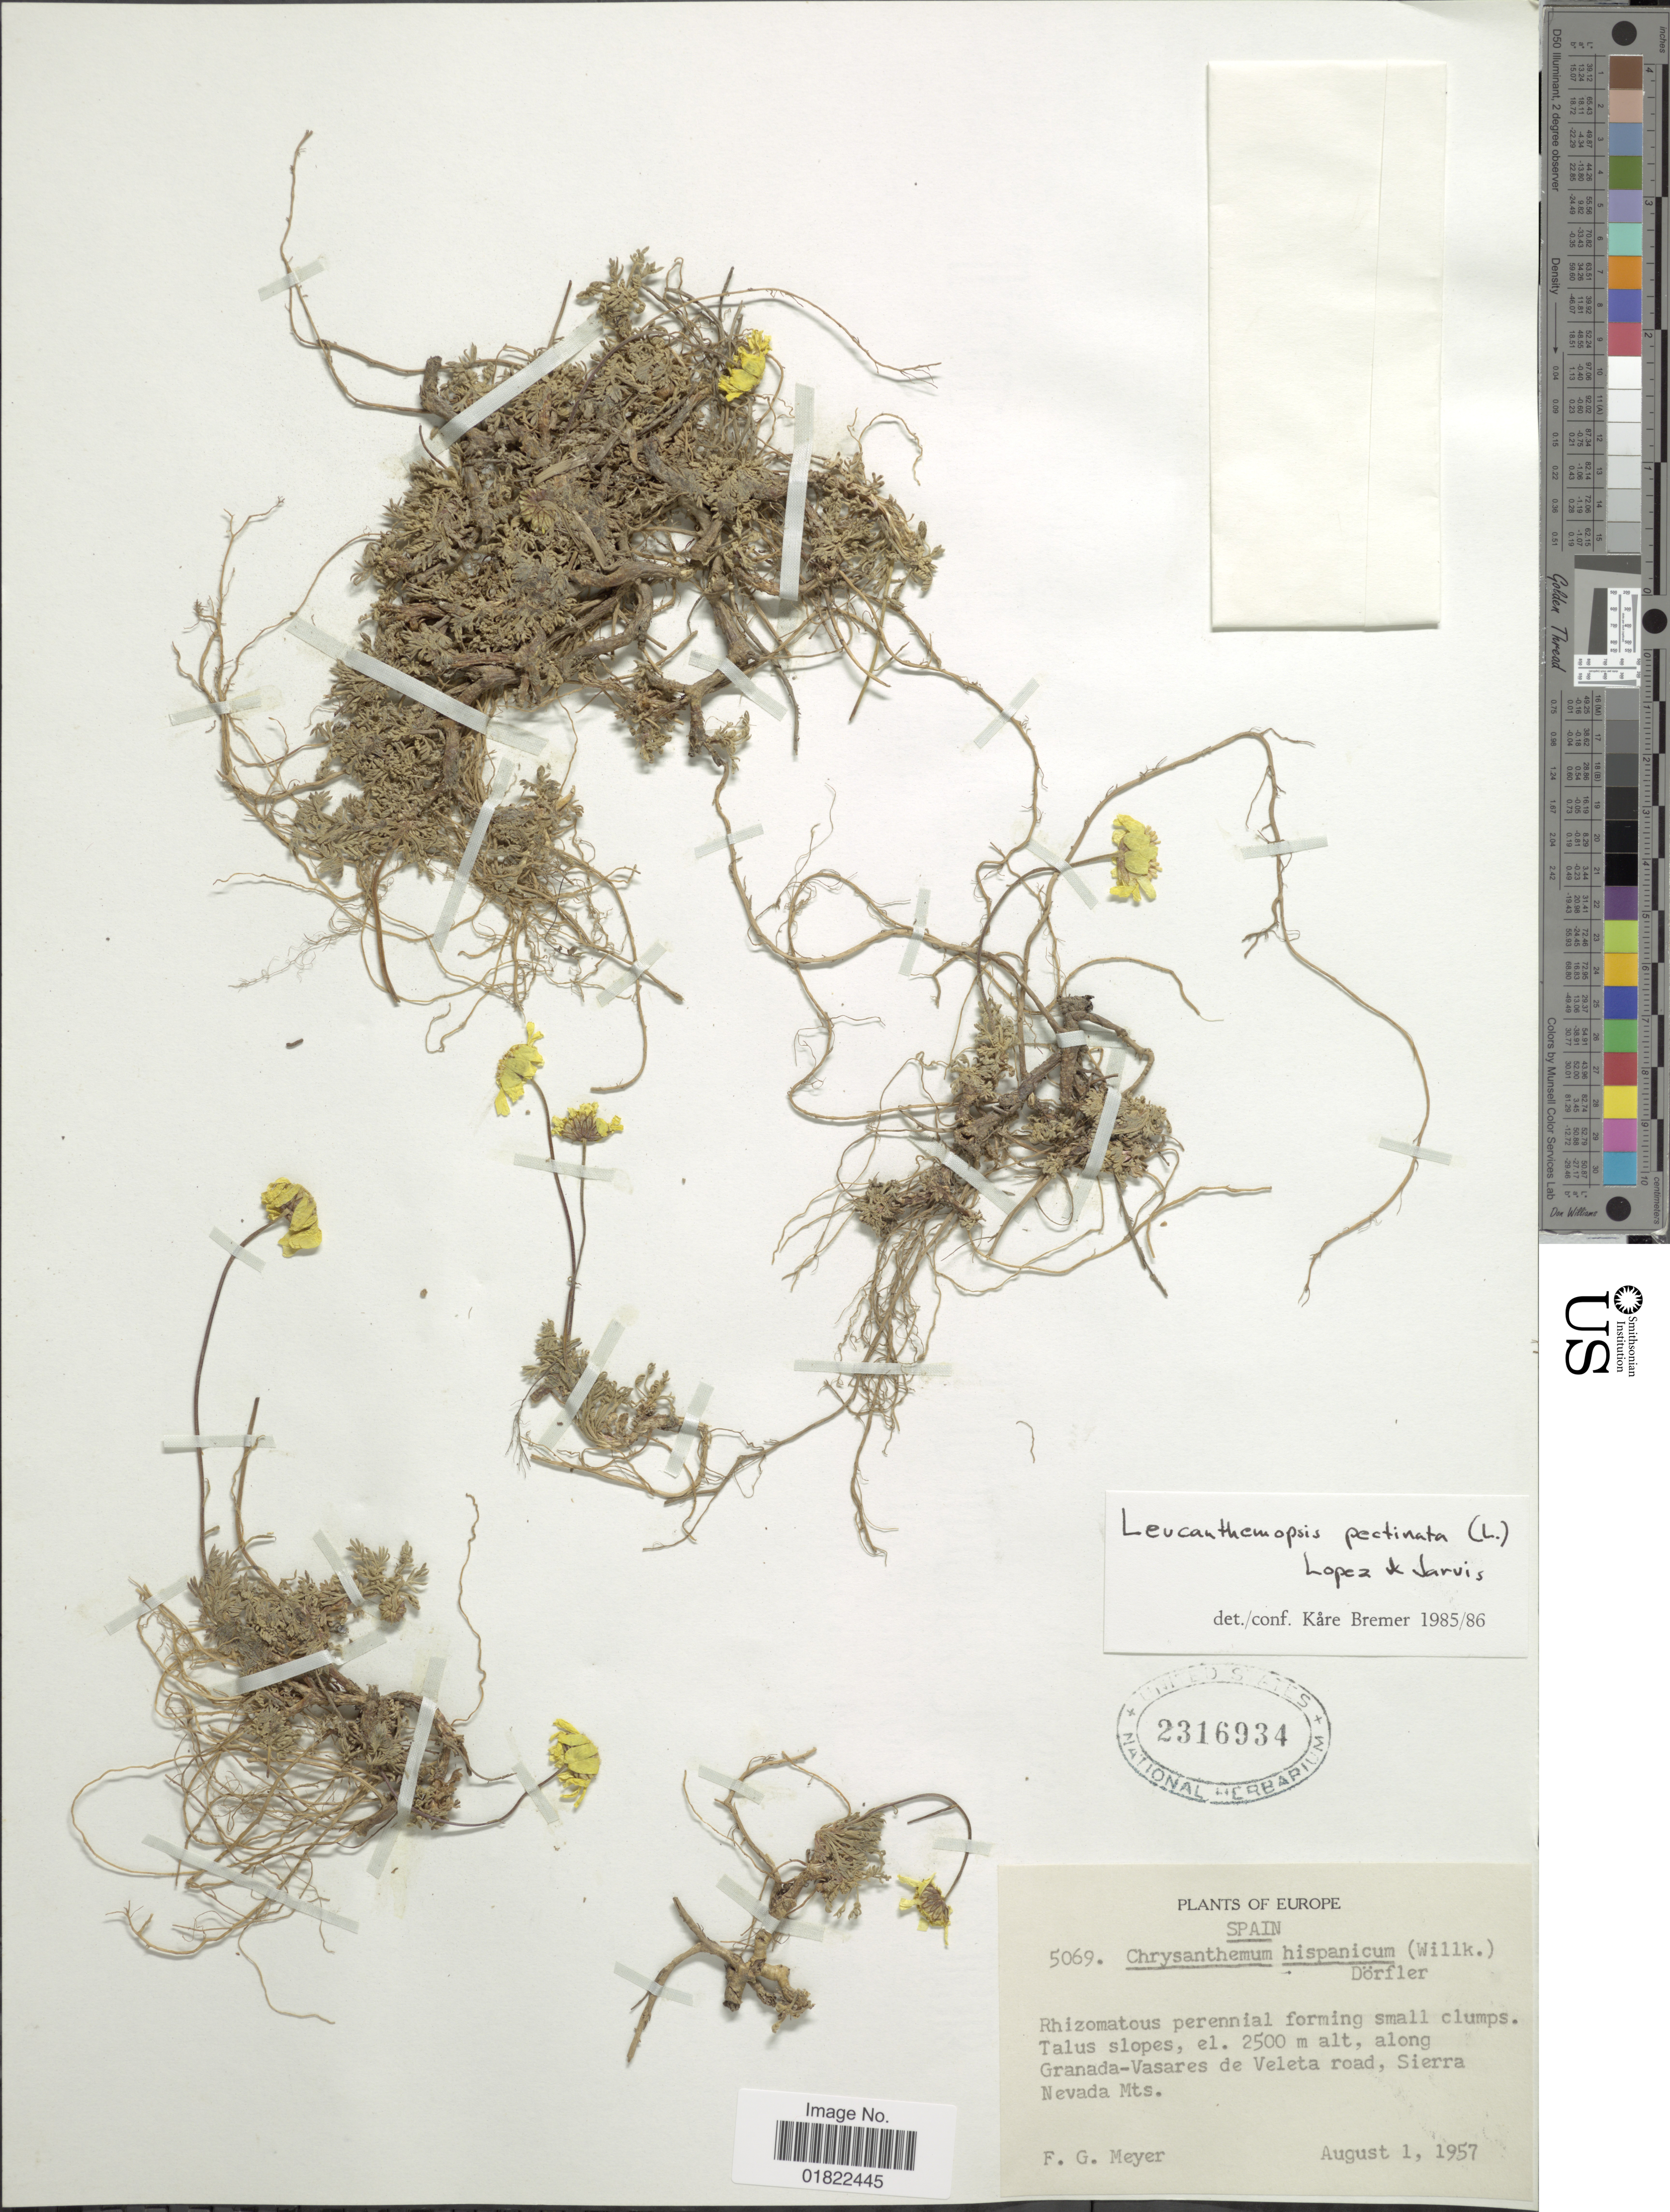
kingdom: Plantae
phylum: Tracheophyta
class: Magnoliopsida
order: Asterales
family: Asteraceae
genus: Leucanthemopsis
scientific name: Leucanthemopsis pectinata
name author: (L.) López & C.E. Jarvis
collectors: F. G. Meyer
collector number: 5069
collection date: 1957-08-01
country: Spain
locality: Talus slopes, along Granada-Vasares de Veleta road, Sierra Nevada Mts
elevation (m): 2500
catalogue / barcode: US 2316934